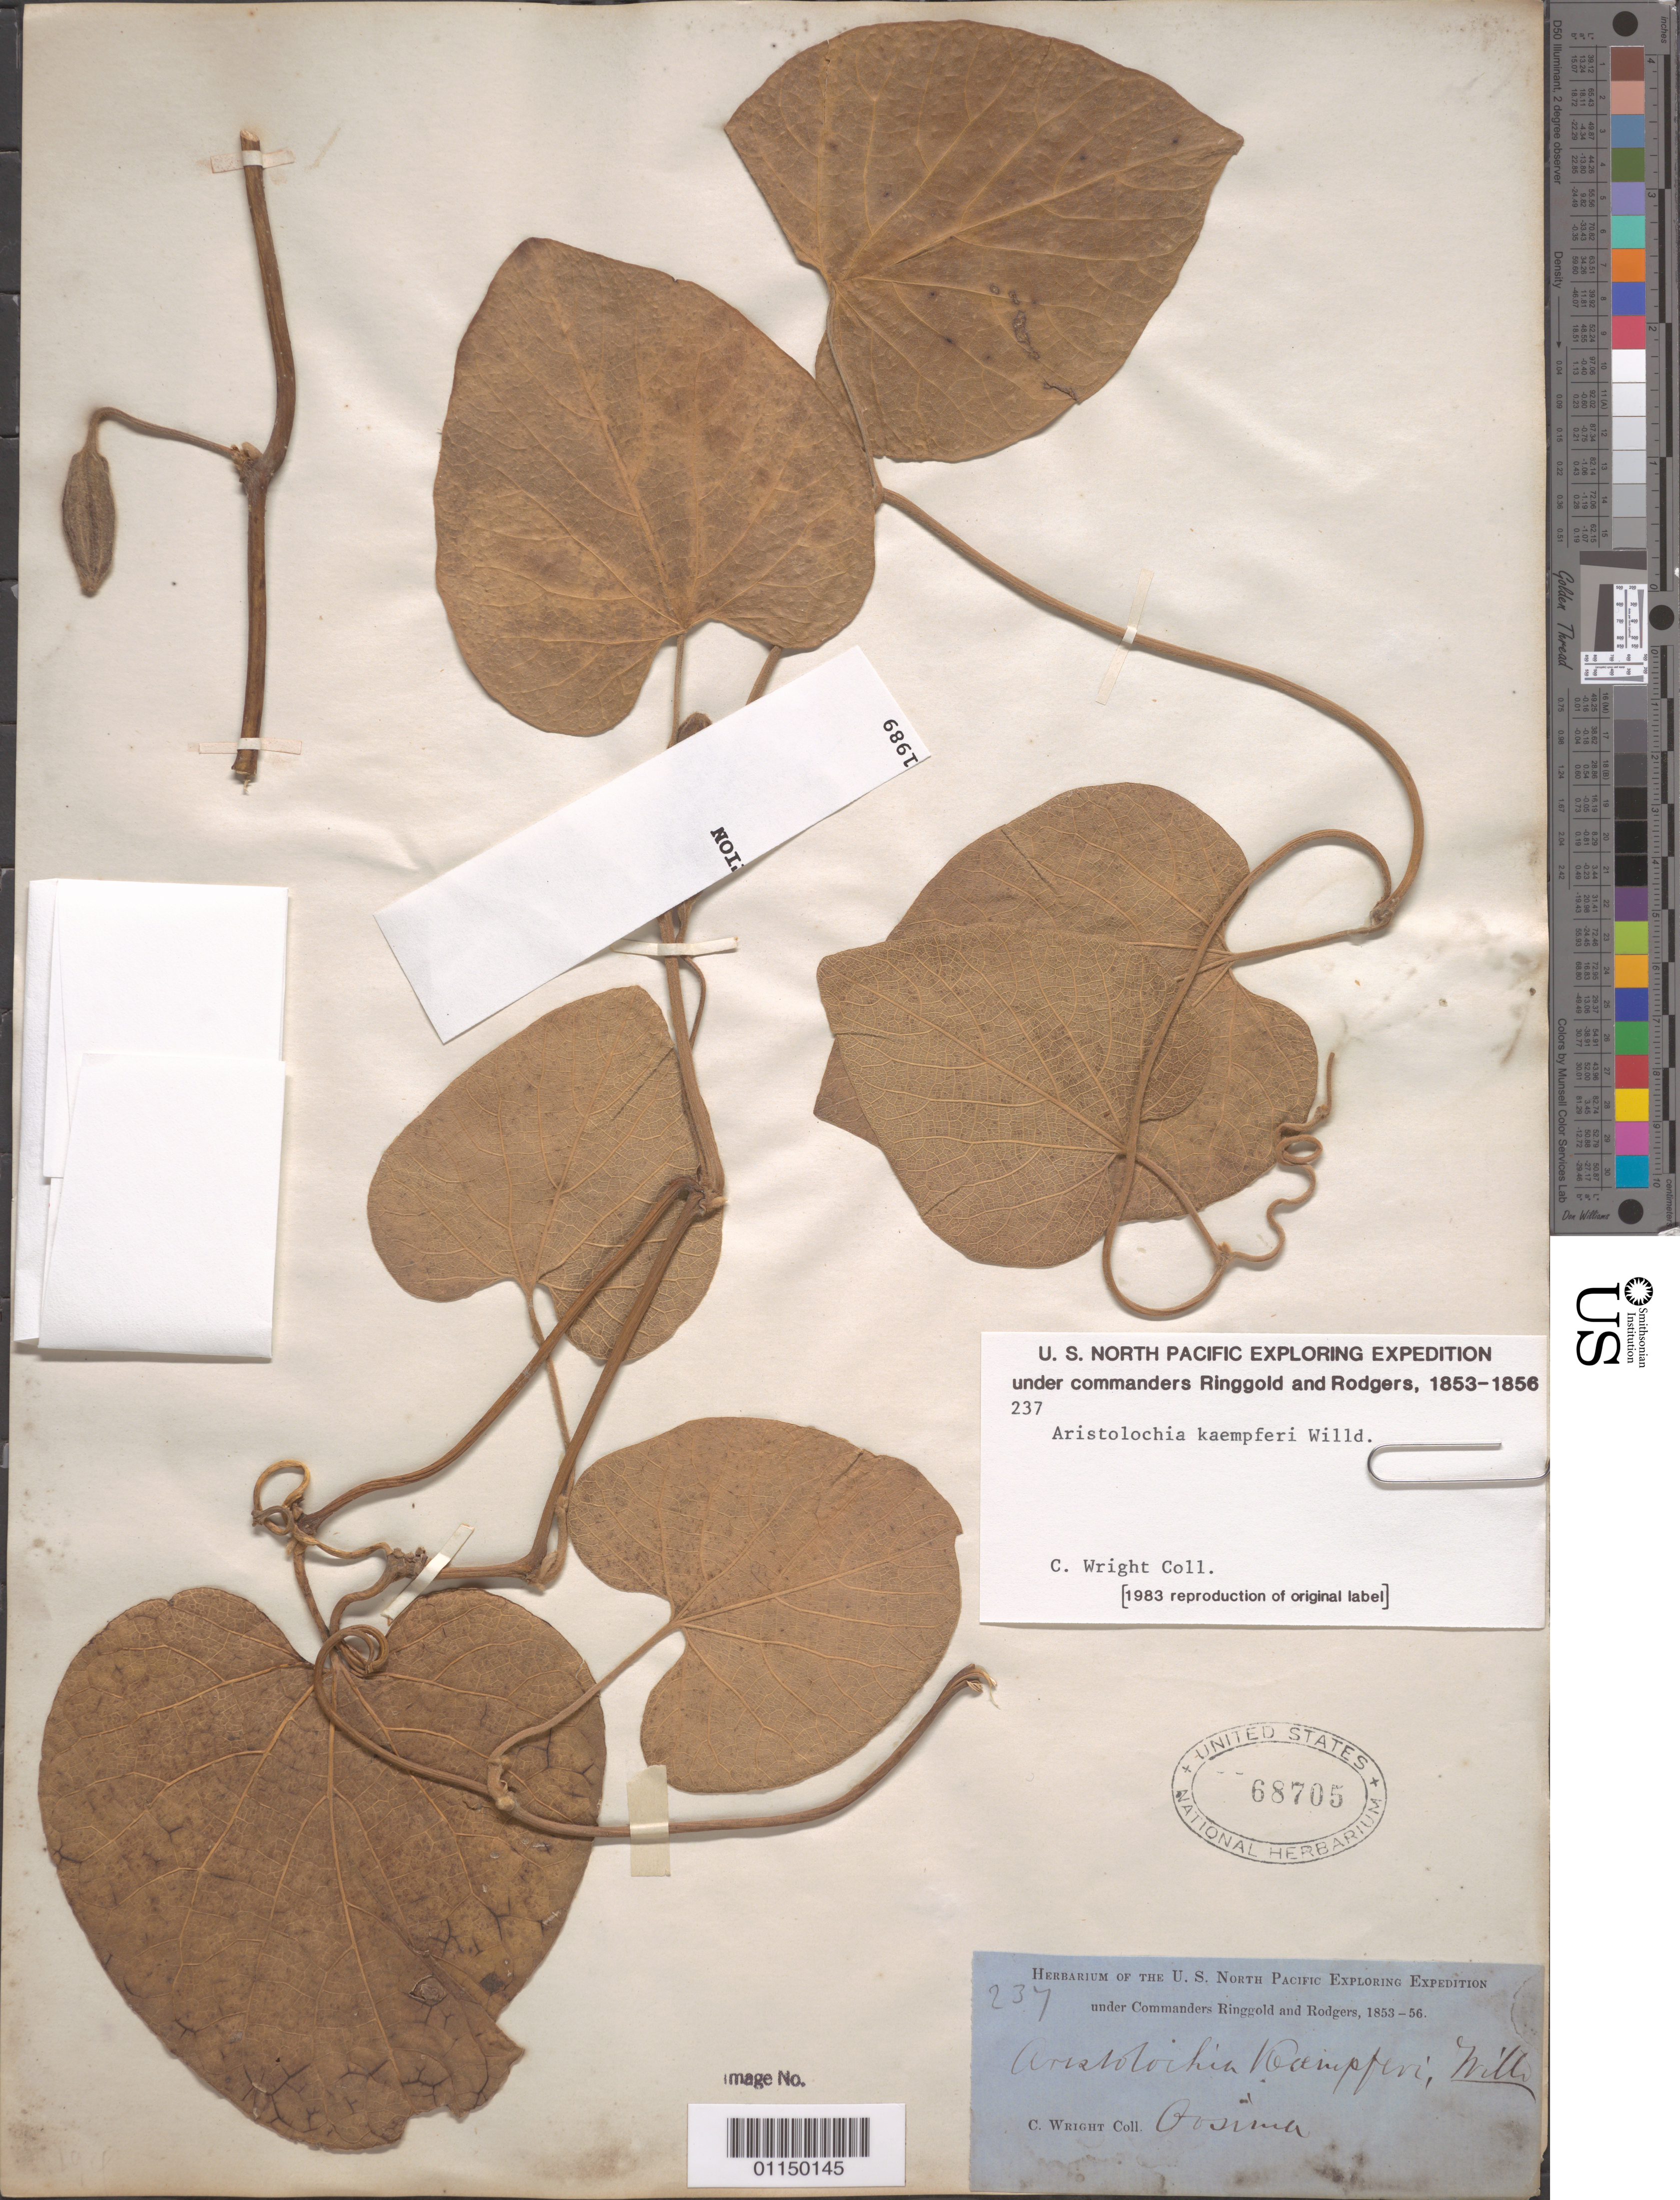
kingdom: Plantae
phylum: Tracheophyta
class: Magnoliopsida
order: Piperales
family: Aristolochiaceae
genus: Aristolochia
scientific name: Aristolochia kaempferi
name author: Willd.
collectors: C. Wright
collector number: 237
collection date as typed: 1853 to -- -- 1856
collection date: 1853/1856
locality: Gosima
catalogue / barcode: US 68705